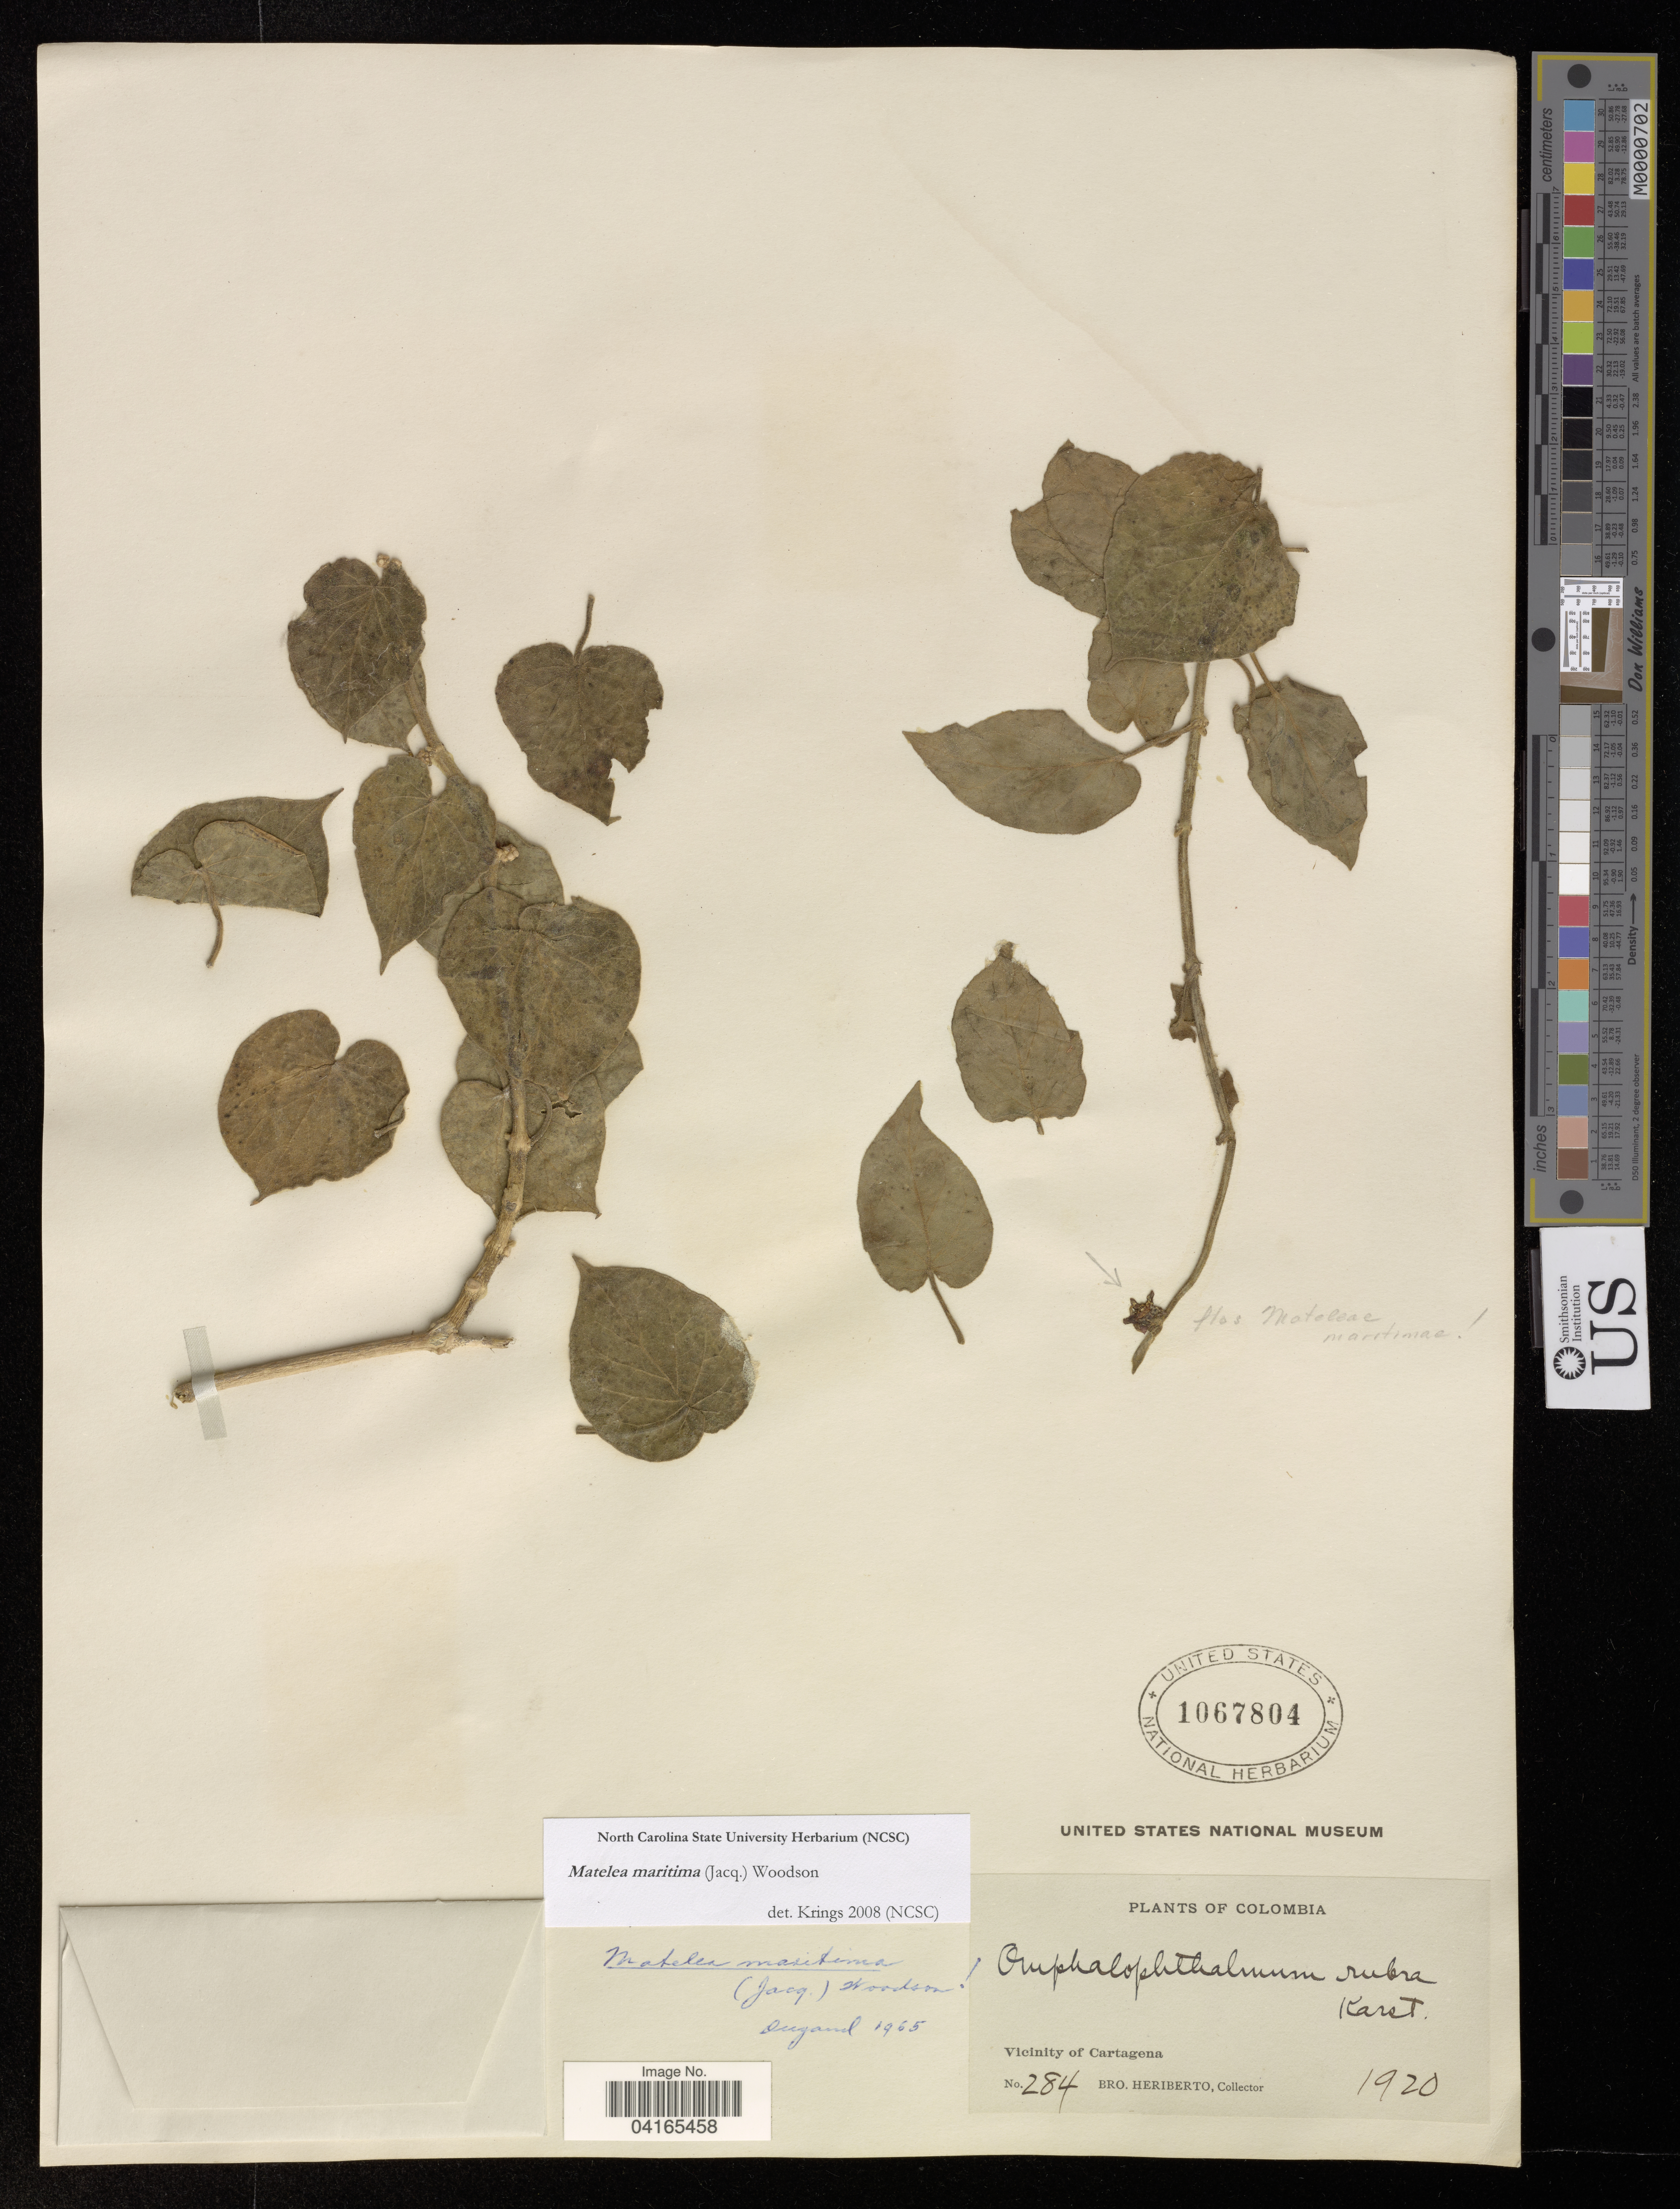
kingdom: Plantae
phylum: Tracheophyta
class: Magnoliopsida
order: Gentianales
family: Apocynaceae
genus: Matelea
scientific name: Matelea maritima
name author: (Jacq.) Woodson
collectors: B. Heriberto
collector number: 284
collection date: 1920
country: Colombia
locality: Vicinity of Cartagena.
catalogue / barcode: US 1067804